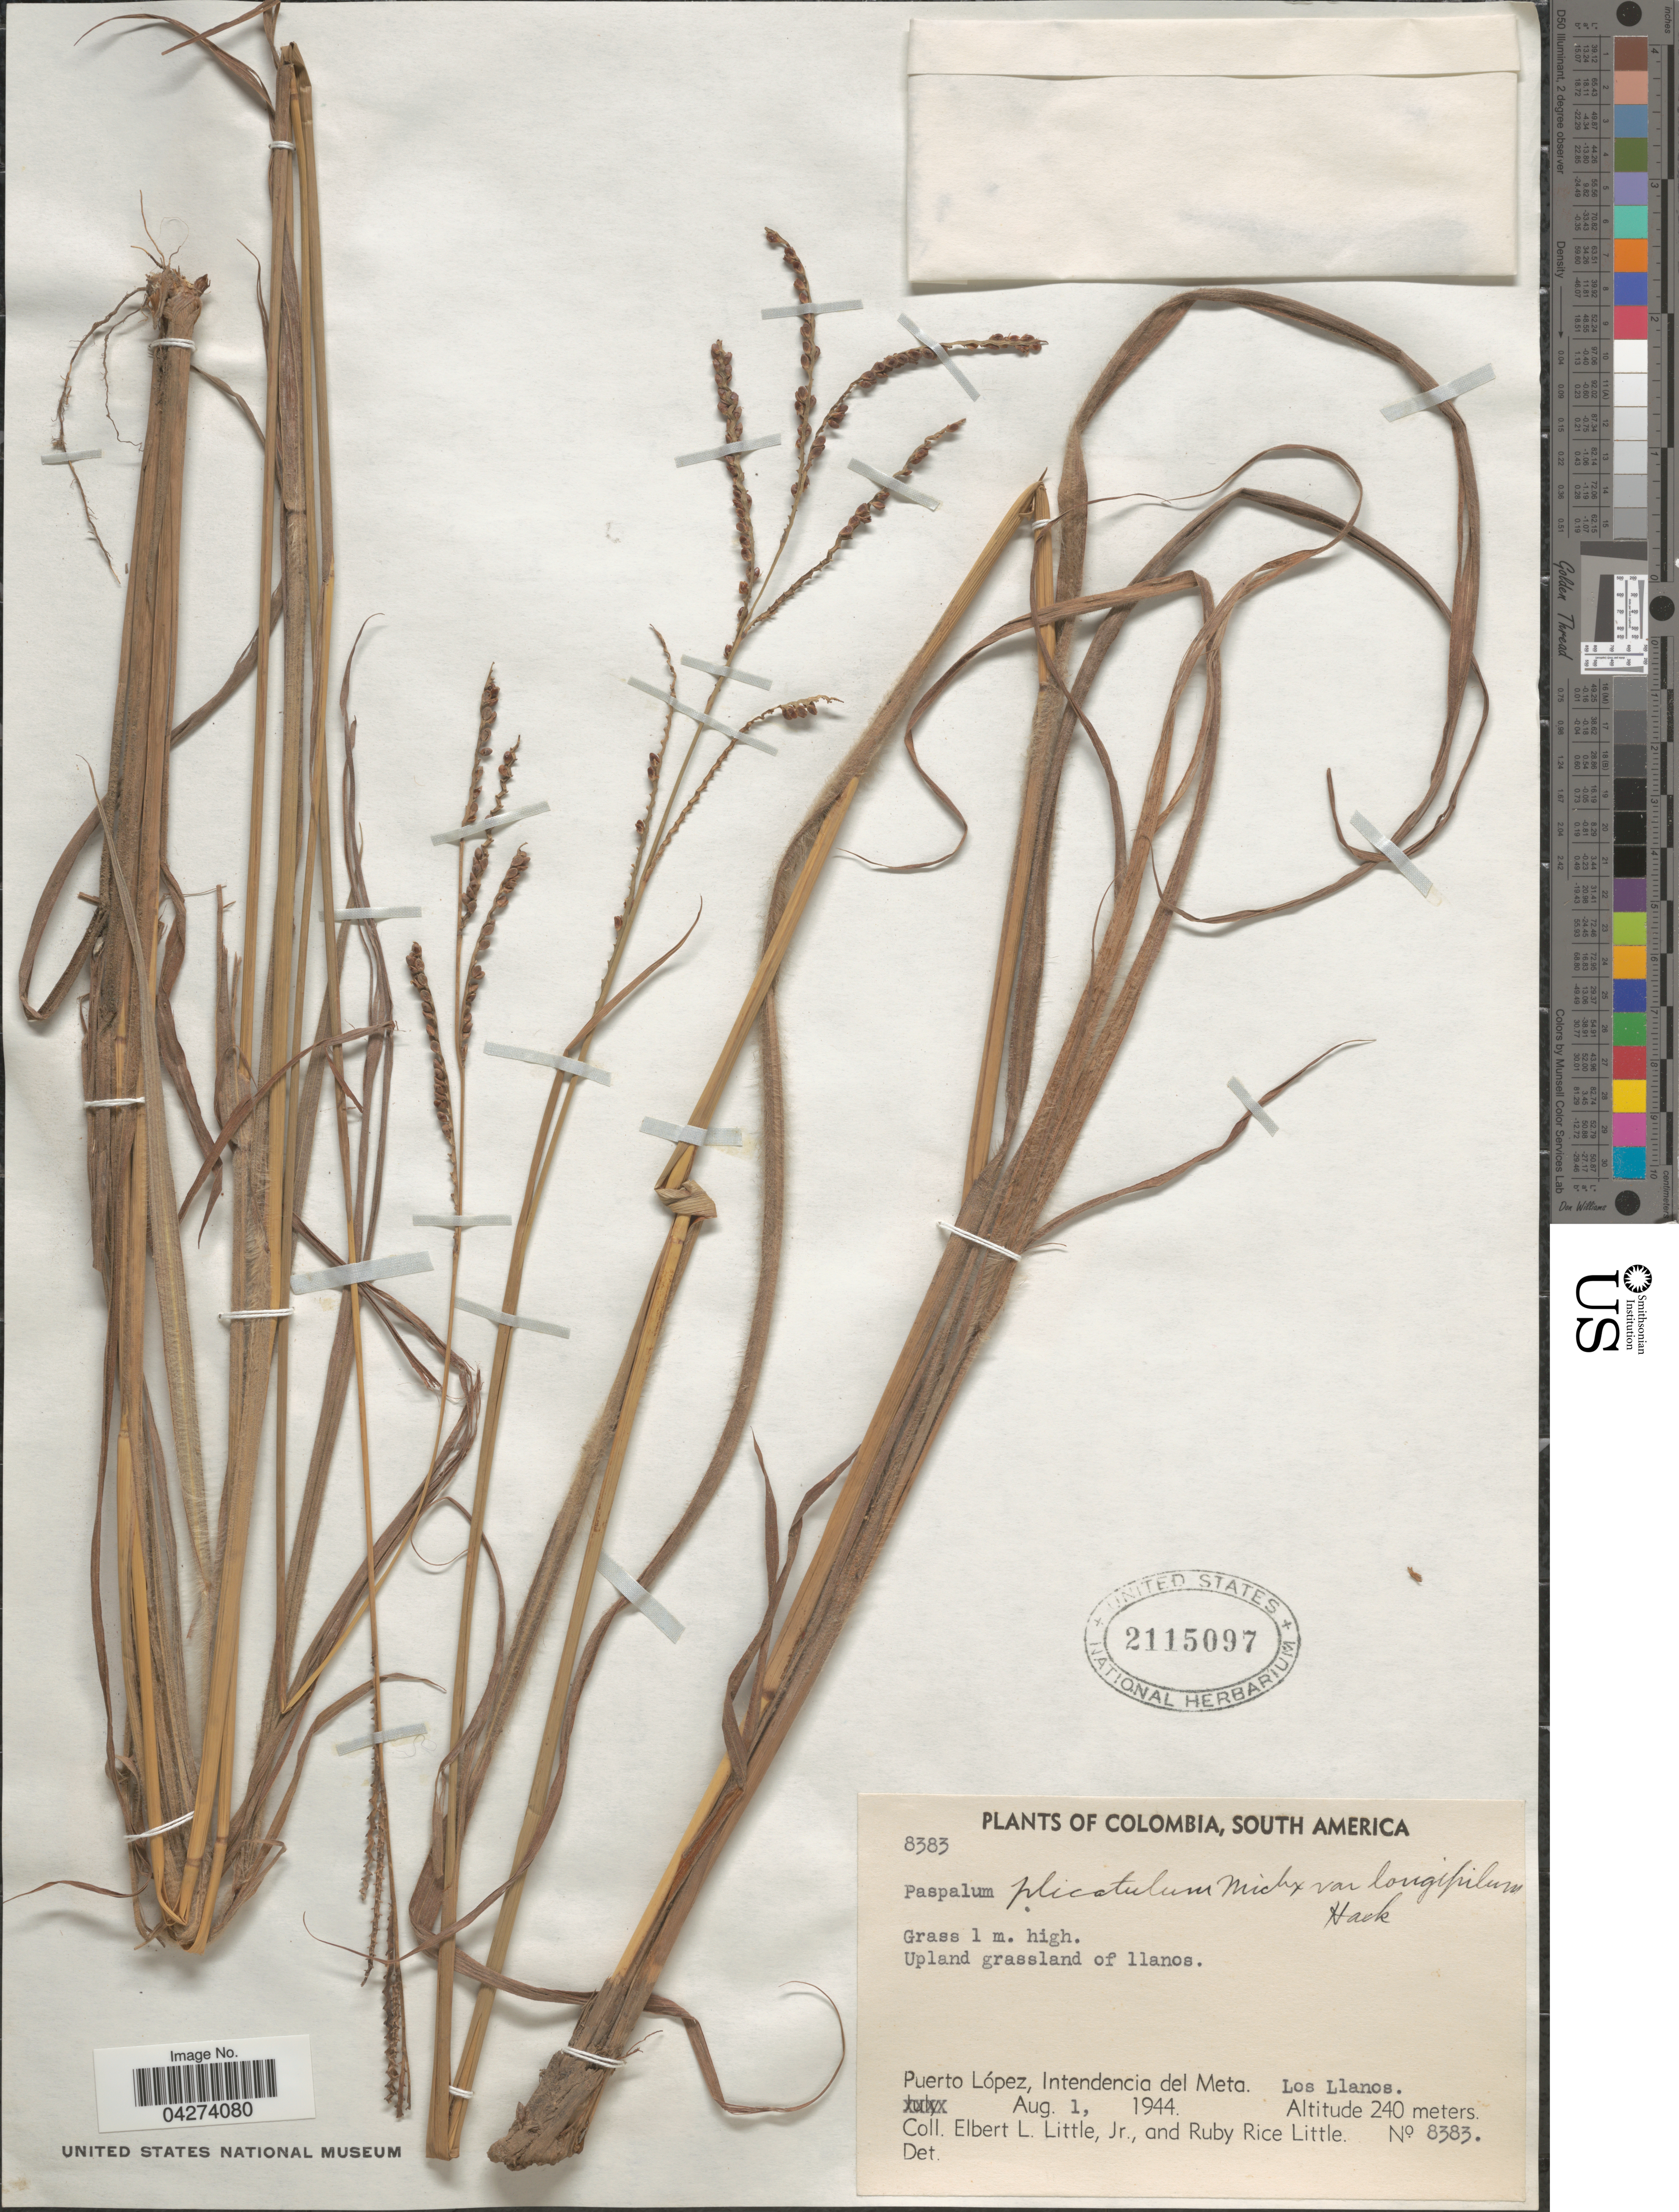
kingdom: Plantae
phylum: Tracheophyta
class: Liliopsida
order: Poales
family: Poaceae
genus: Paspalum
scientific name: Paspalum plicatulum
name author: Michx.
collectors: E. L. Little & R. R. Little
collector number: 8383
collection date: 1944-08-01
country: Colombia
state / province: Meta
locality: Upland grassland of llanos. Puerto López, Intendencia del Meta. Los Llanos.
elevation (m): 240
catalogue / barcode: US 2115097